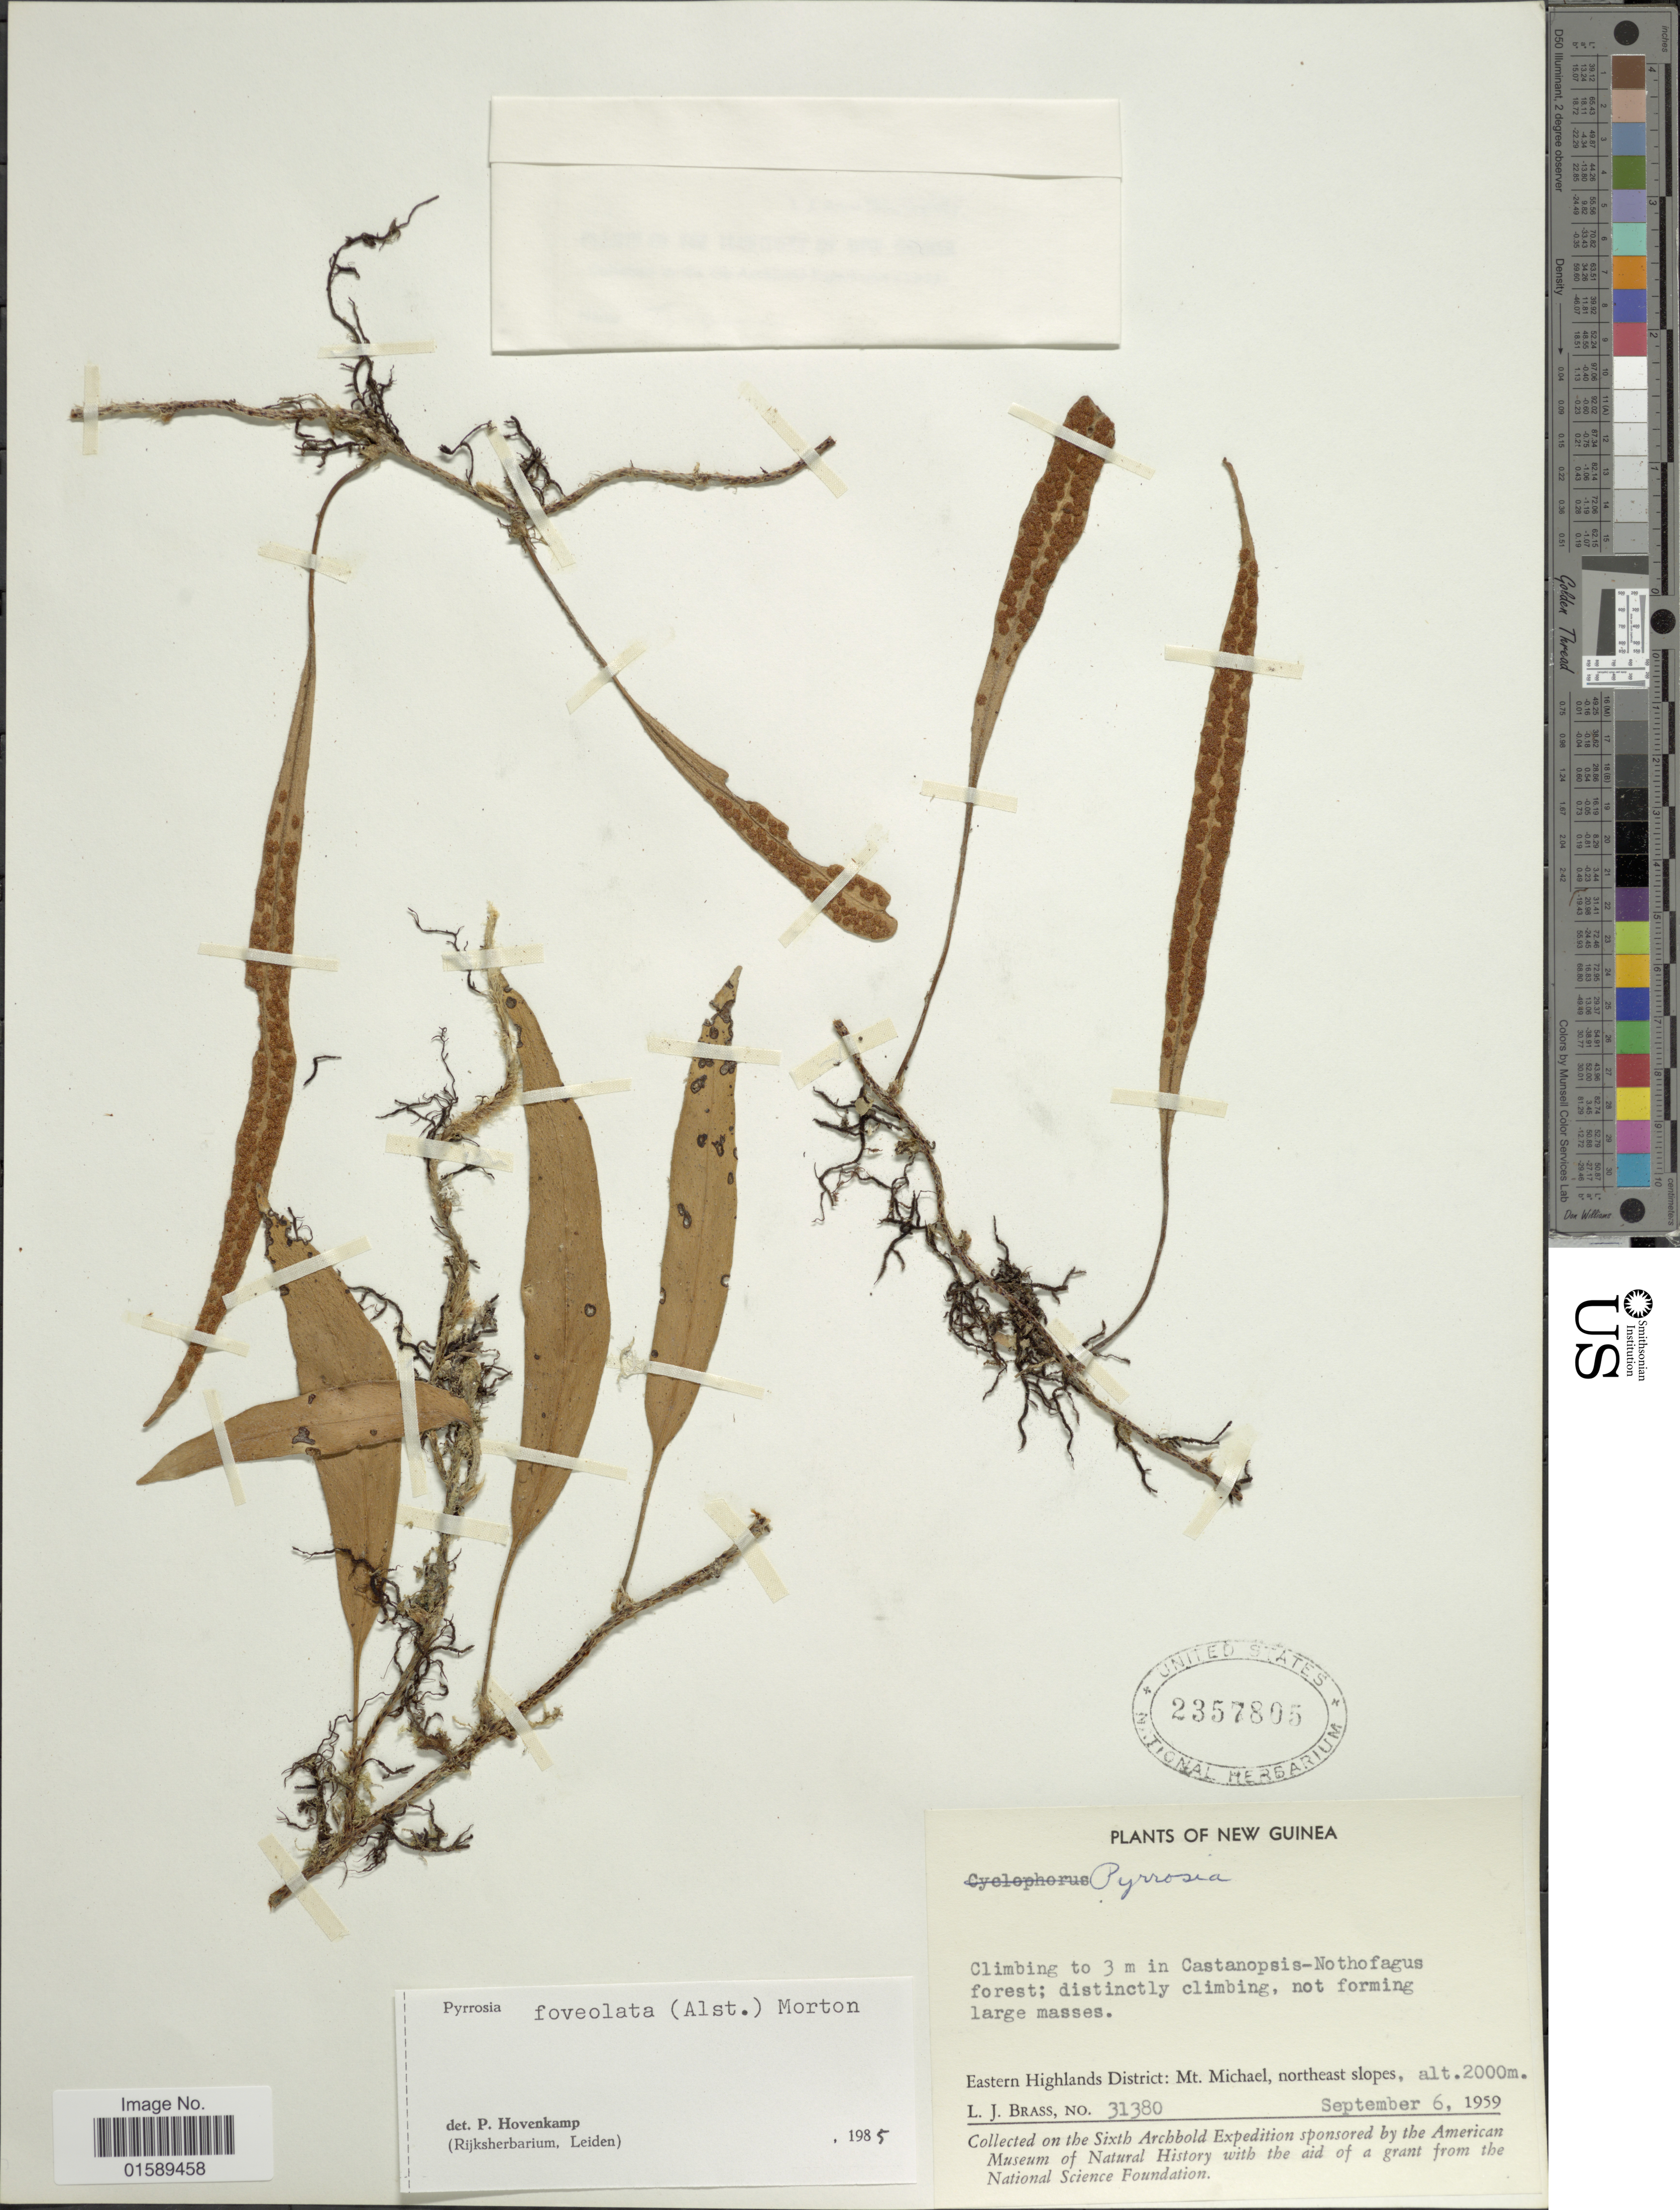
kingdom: Plantae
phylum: Tracheophyta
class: Polypodiopsida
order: Polypodiales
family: Polypodiaceae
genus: Pyrrosia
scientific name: Pyrrosia foveolata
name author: (Alston) C.V. Morton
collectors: L. J. Brass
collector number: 31380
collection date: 1959-09-06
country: Papua New Guinea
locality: New Guinea. Eastern Highlands District: Mt. Michael, northeast slopes.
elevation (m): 2000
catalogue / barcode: US 2357805